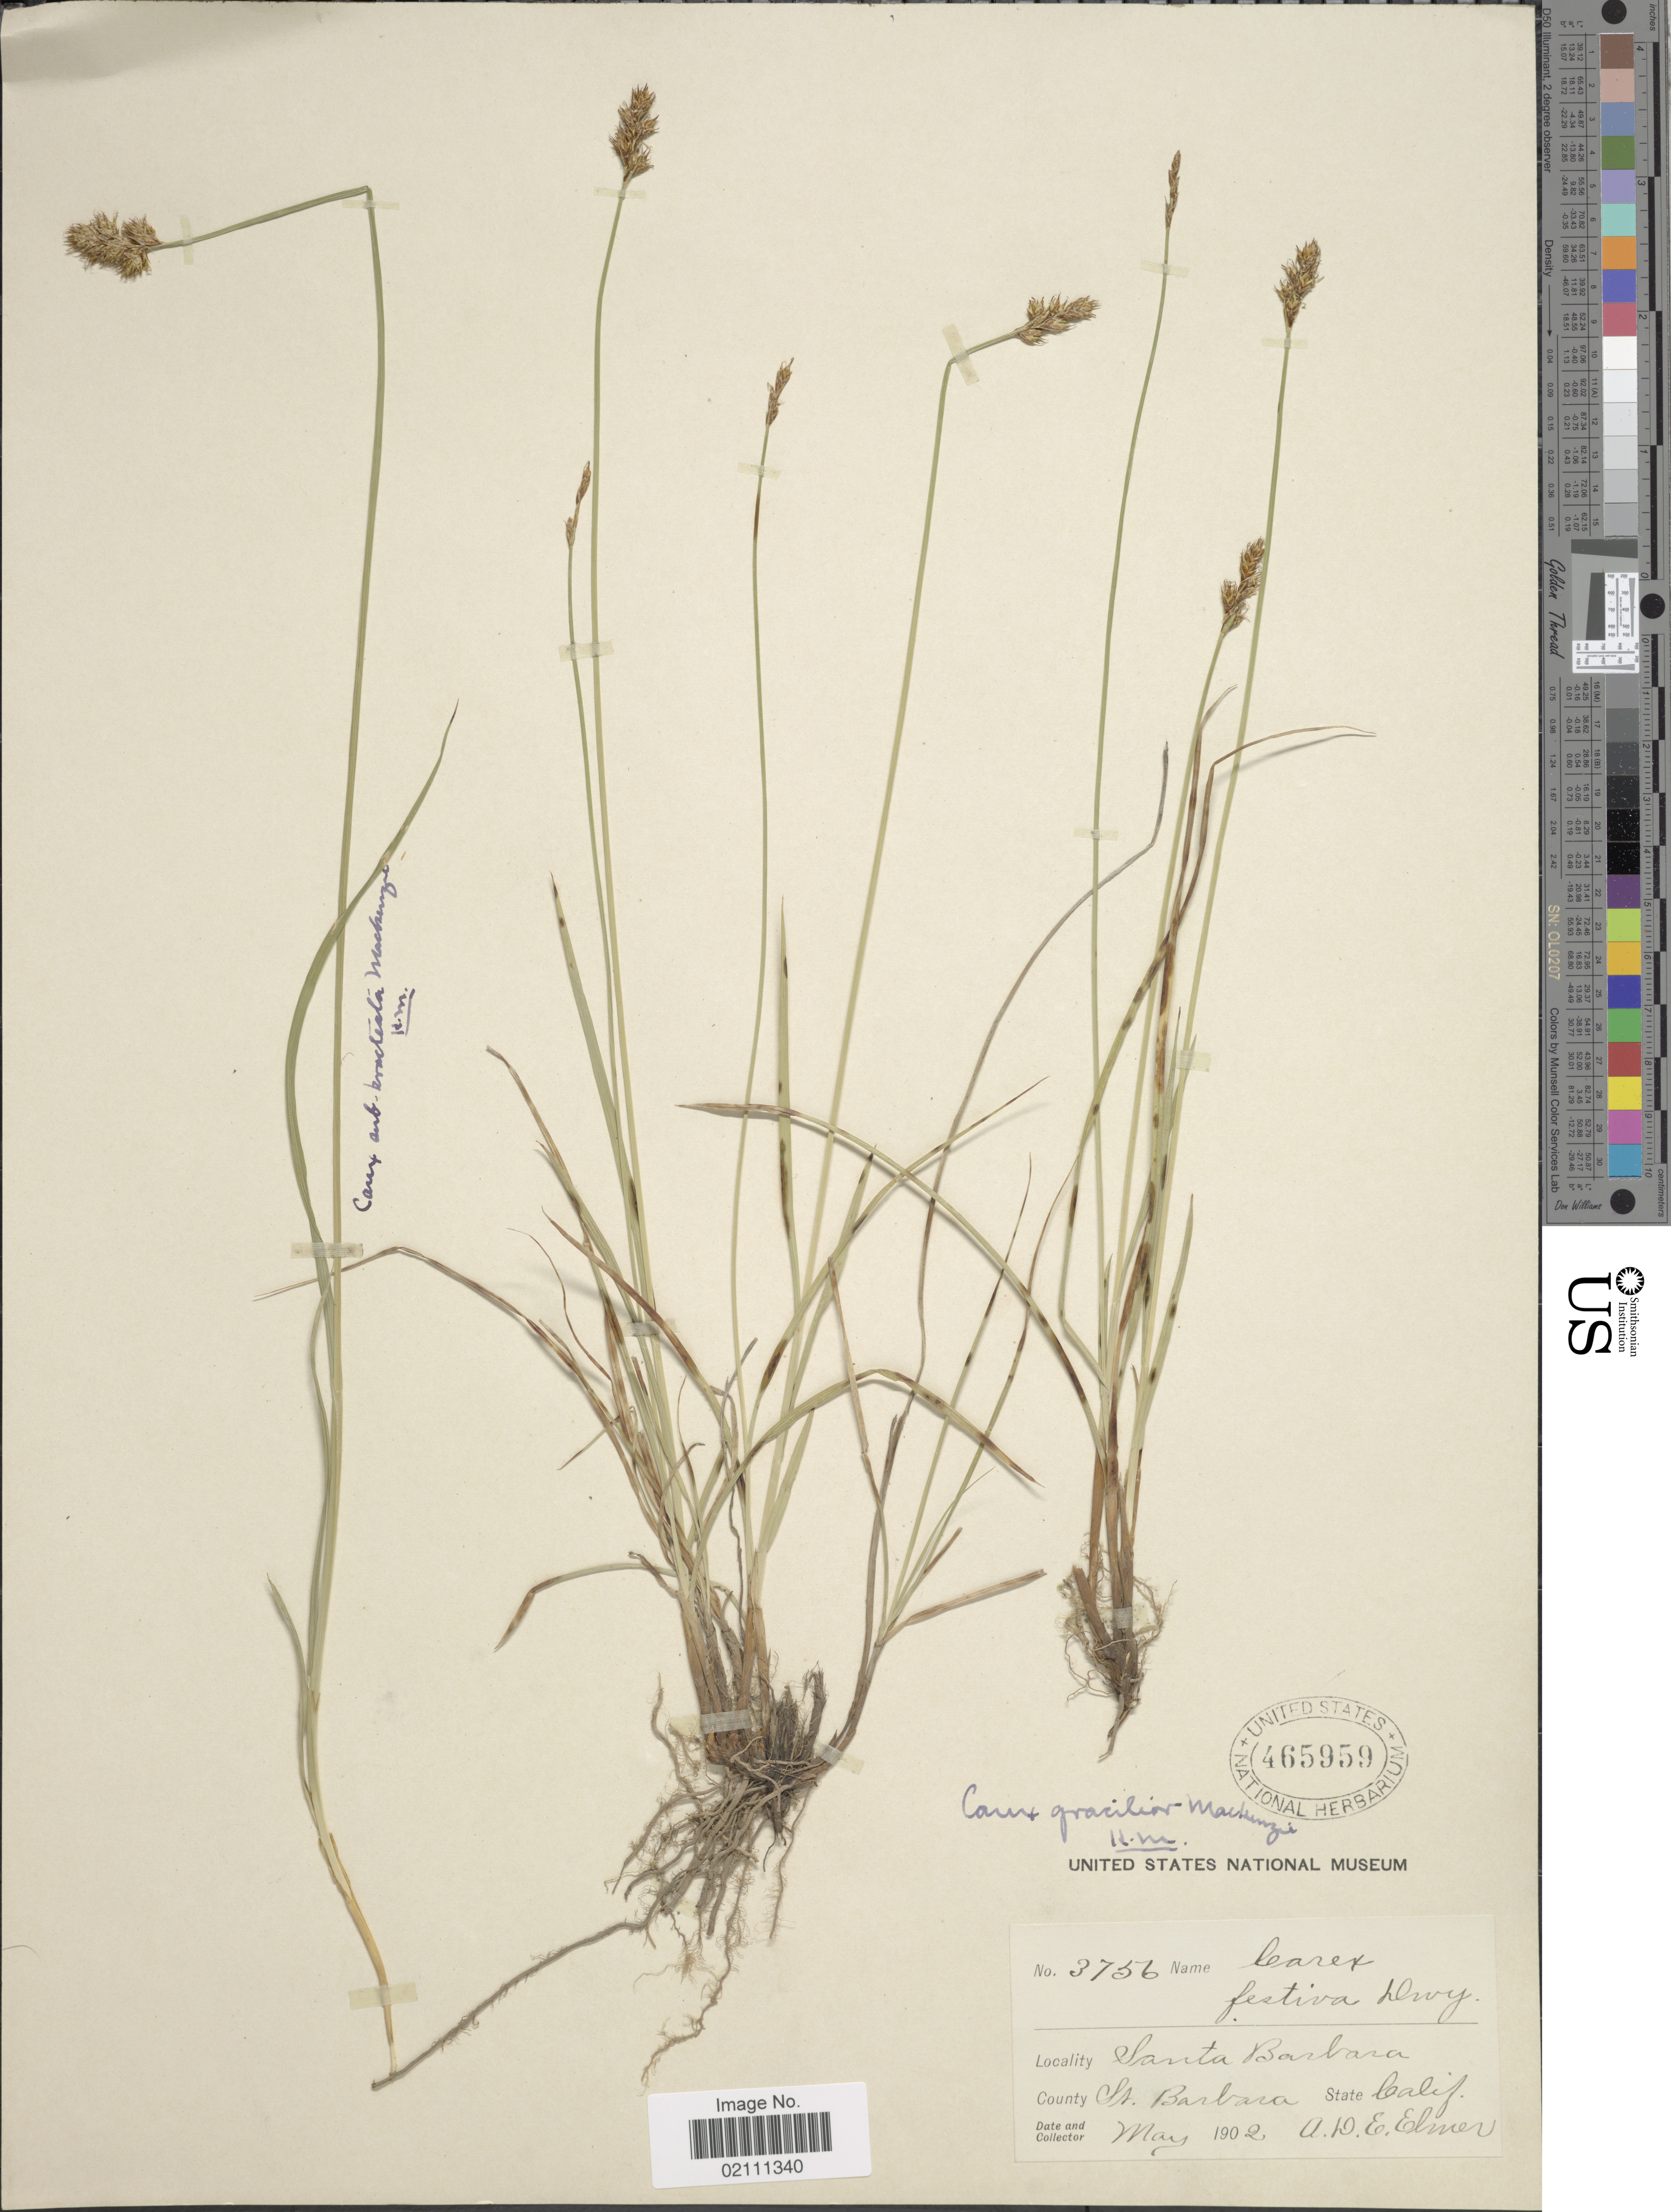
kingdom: Plantae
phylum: Tracheophyta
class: Liliopsida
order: Poales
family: Cyperaceae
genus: Carex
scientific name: Carex gracilior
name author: Mack.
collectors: A. D. E. Elmer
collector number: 3756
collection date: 1902-05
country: United States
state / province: California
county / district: Santa Barbara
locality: Santa Barbara, County St. Barbara.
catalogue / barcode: US 465959